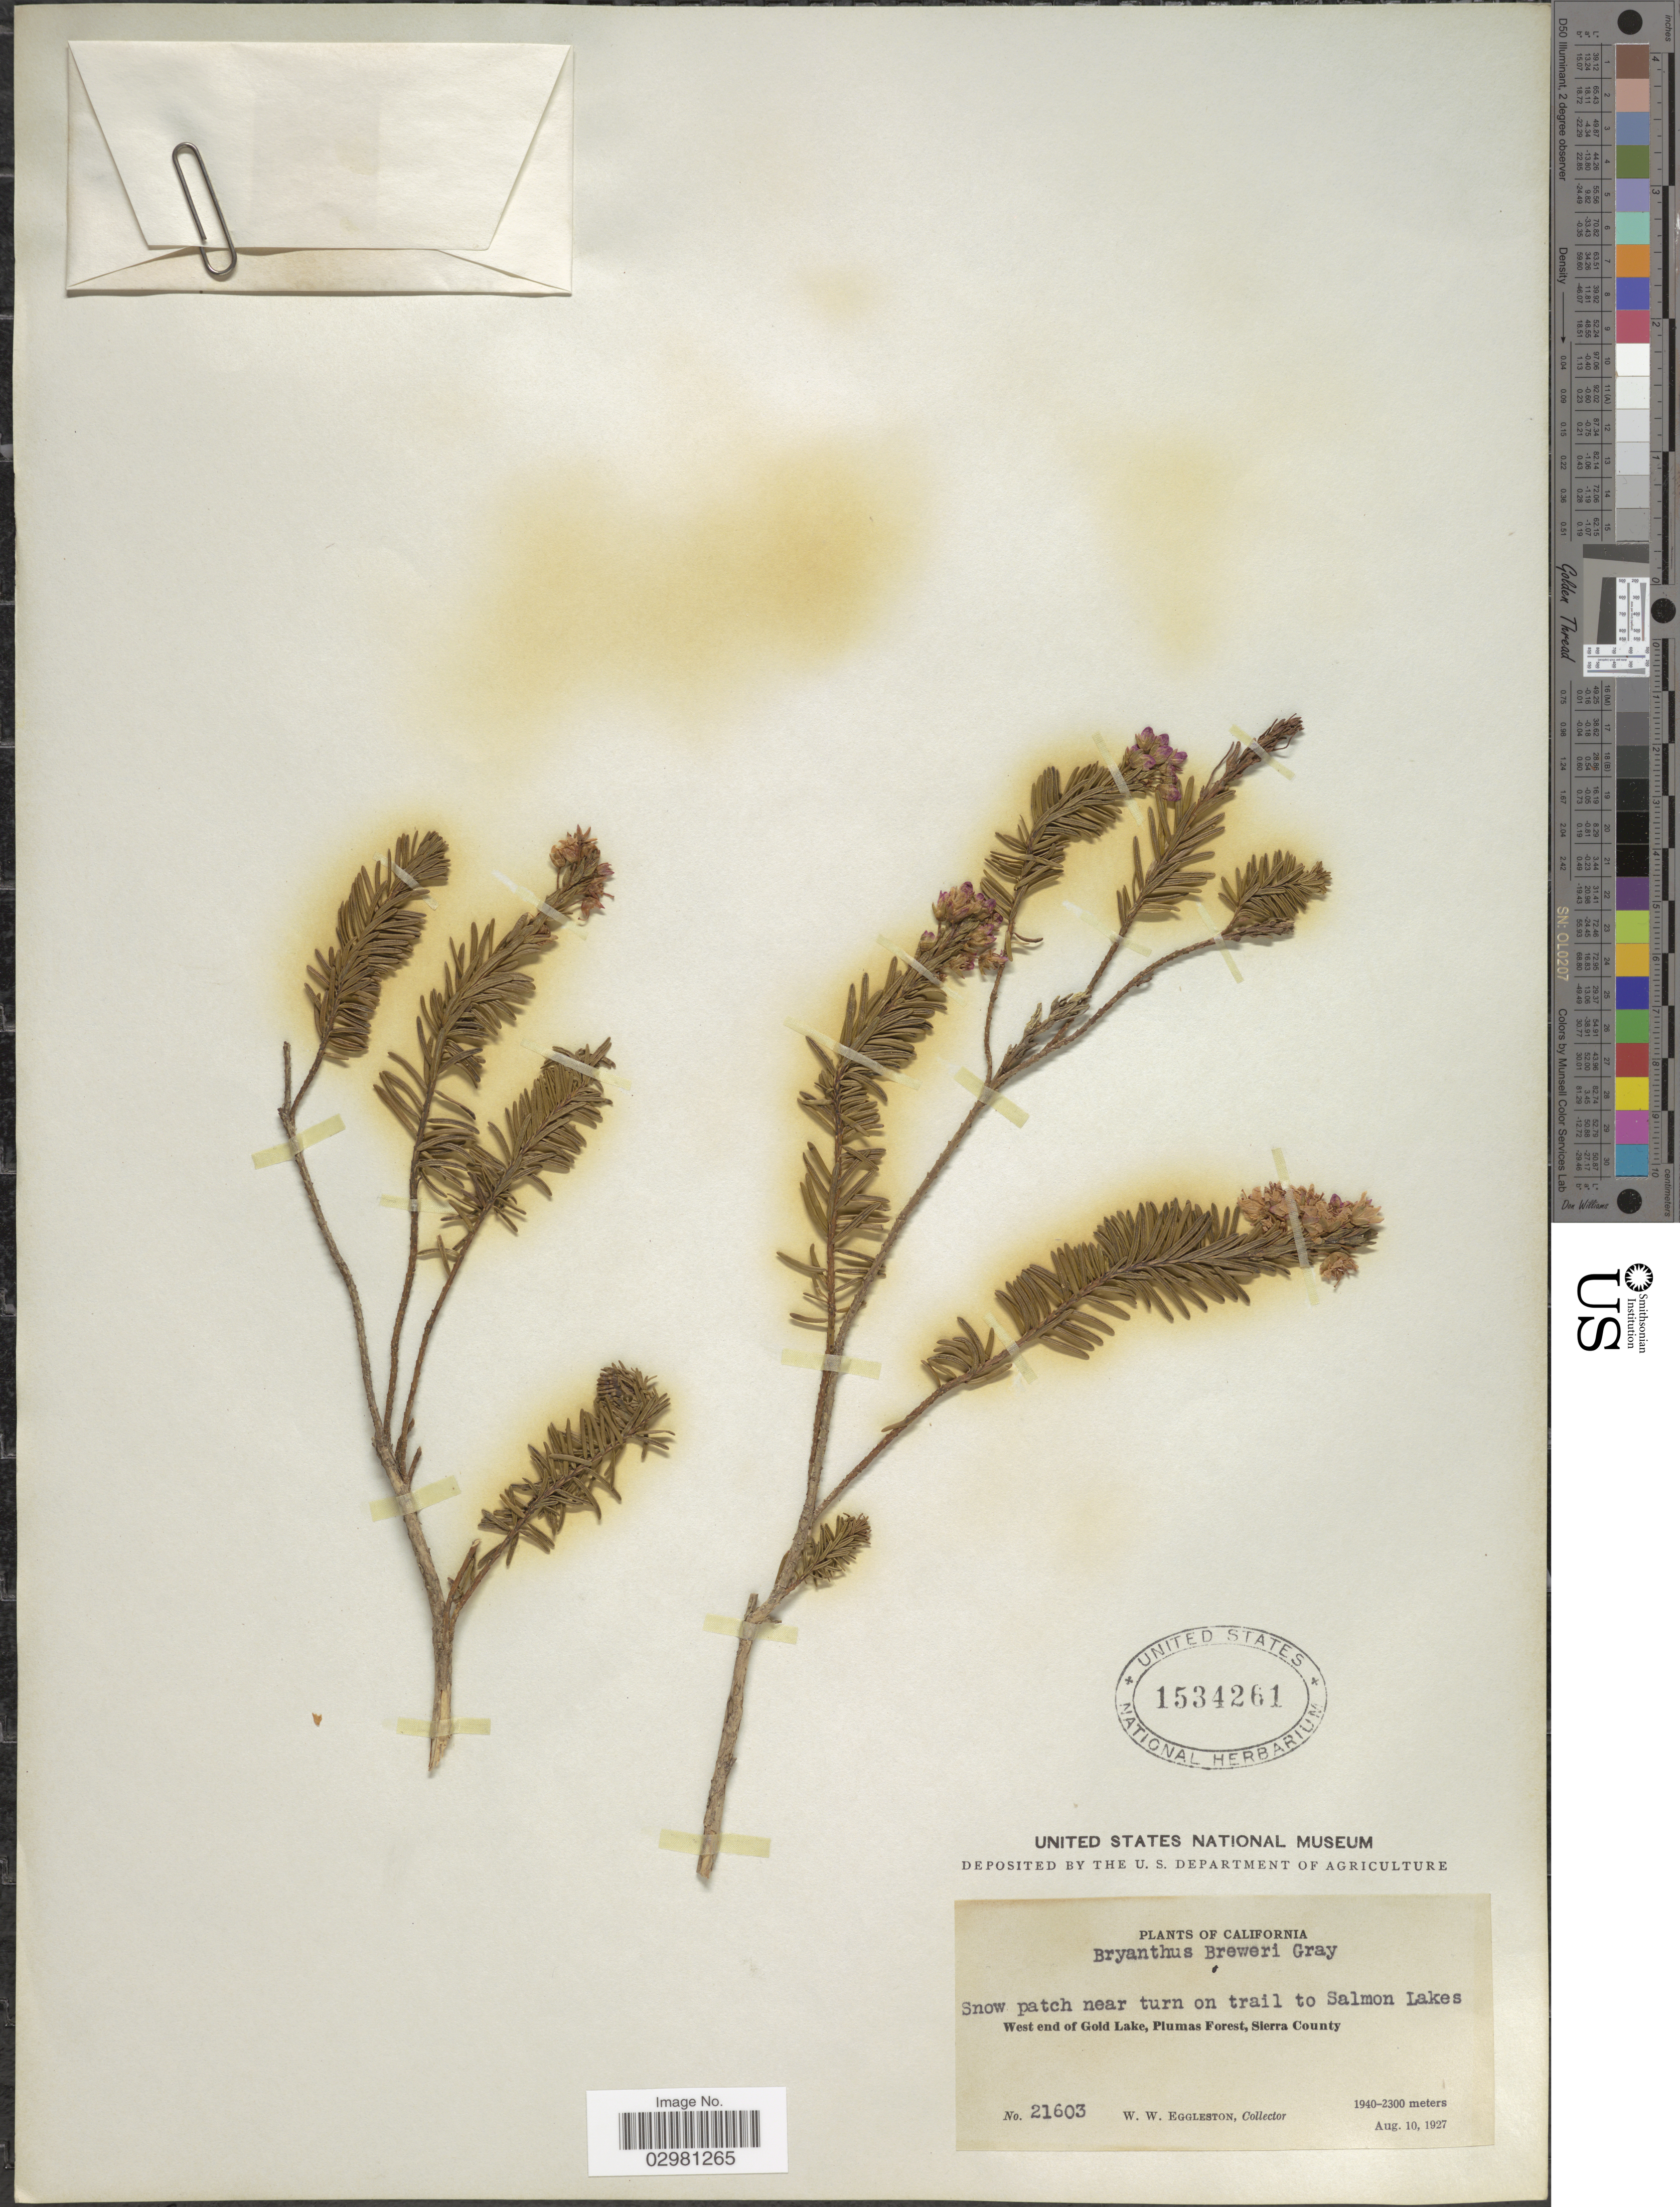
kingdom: Plantae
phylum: Tracheophyta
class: Magnoliopsida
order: Ericales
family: Ericaceae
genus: Phyllodoce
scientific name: Phyllodoce breweri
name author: (A. Gray) A. Heller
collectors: W. W. Eggleston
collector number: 21603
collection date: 1927-08-10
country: United States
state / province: California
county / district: Sierra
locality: Snow patch near turn on trail to Salmon Lakes, West end of Gold Lake, Plumas Forest, Sierra County.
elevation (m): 1940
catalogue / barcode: US 1534261